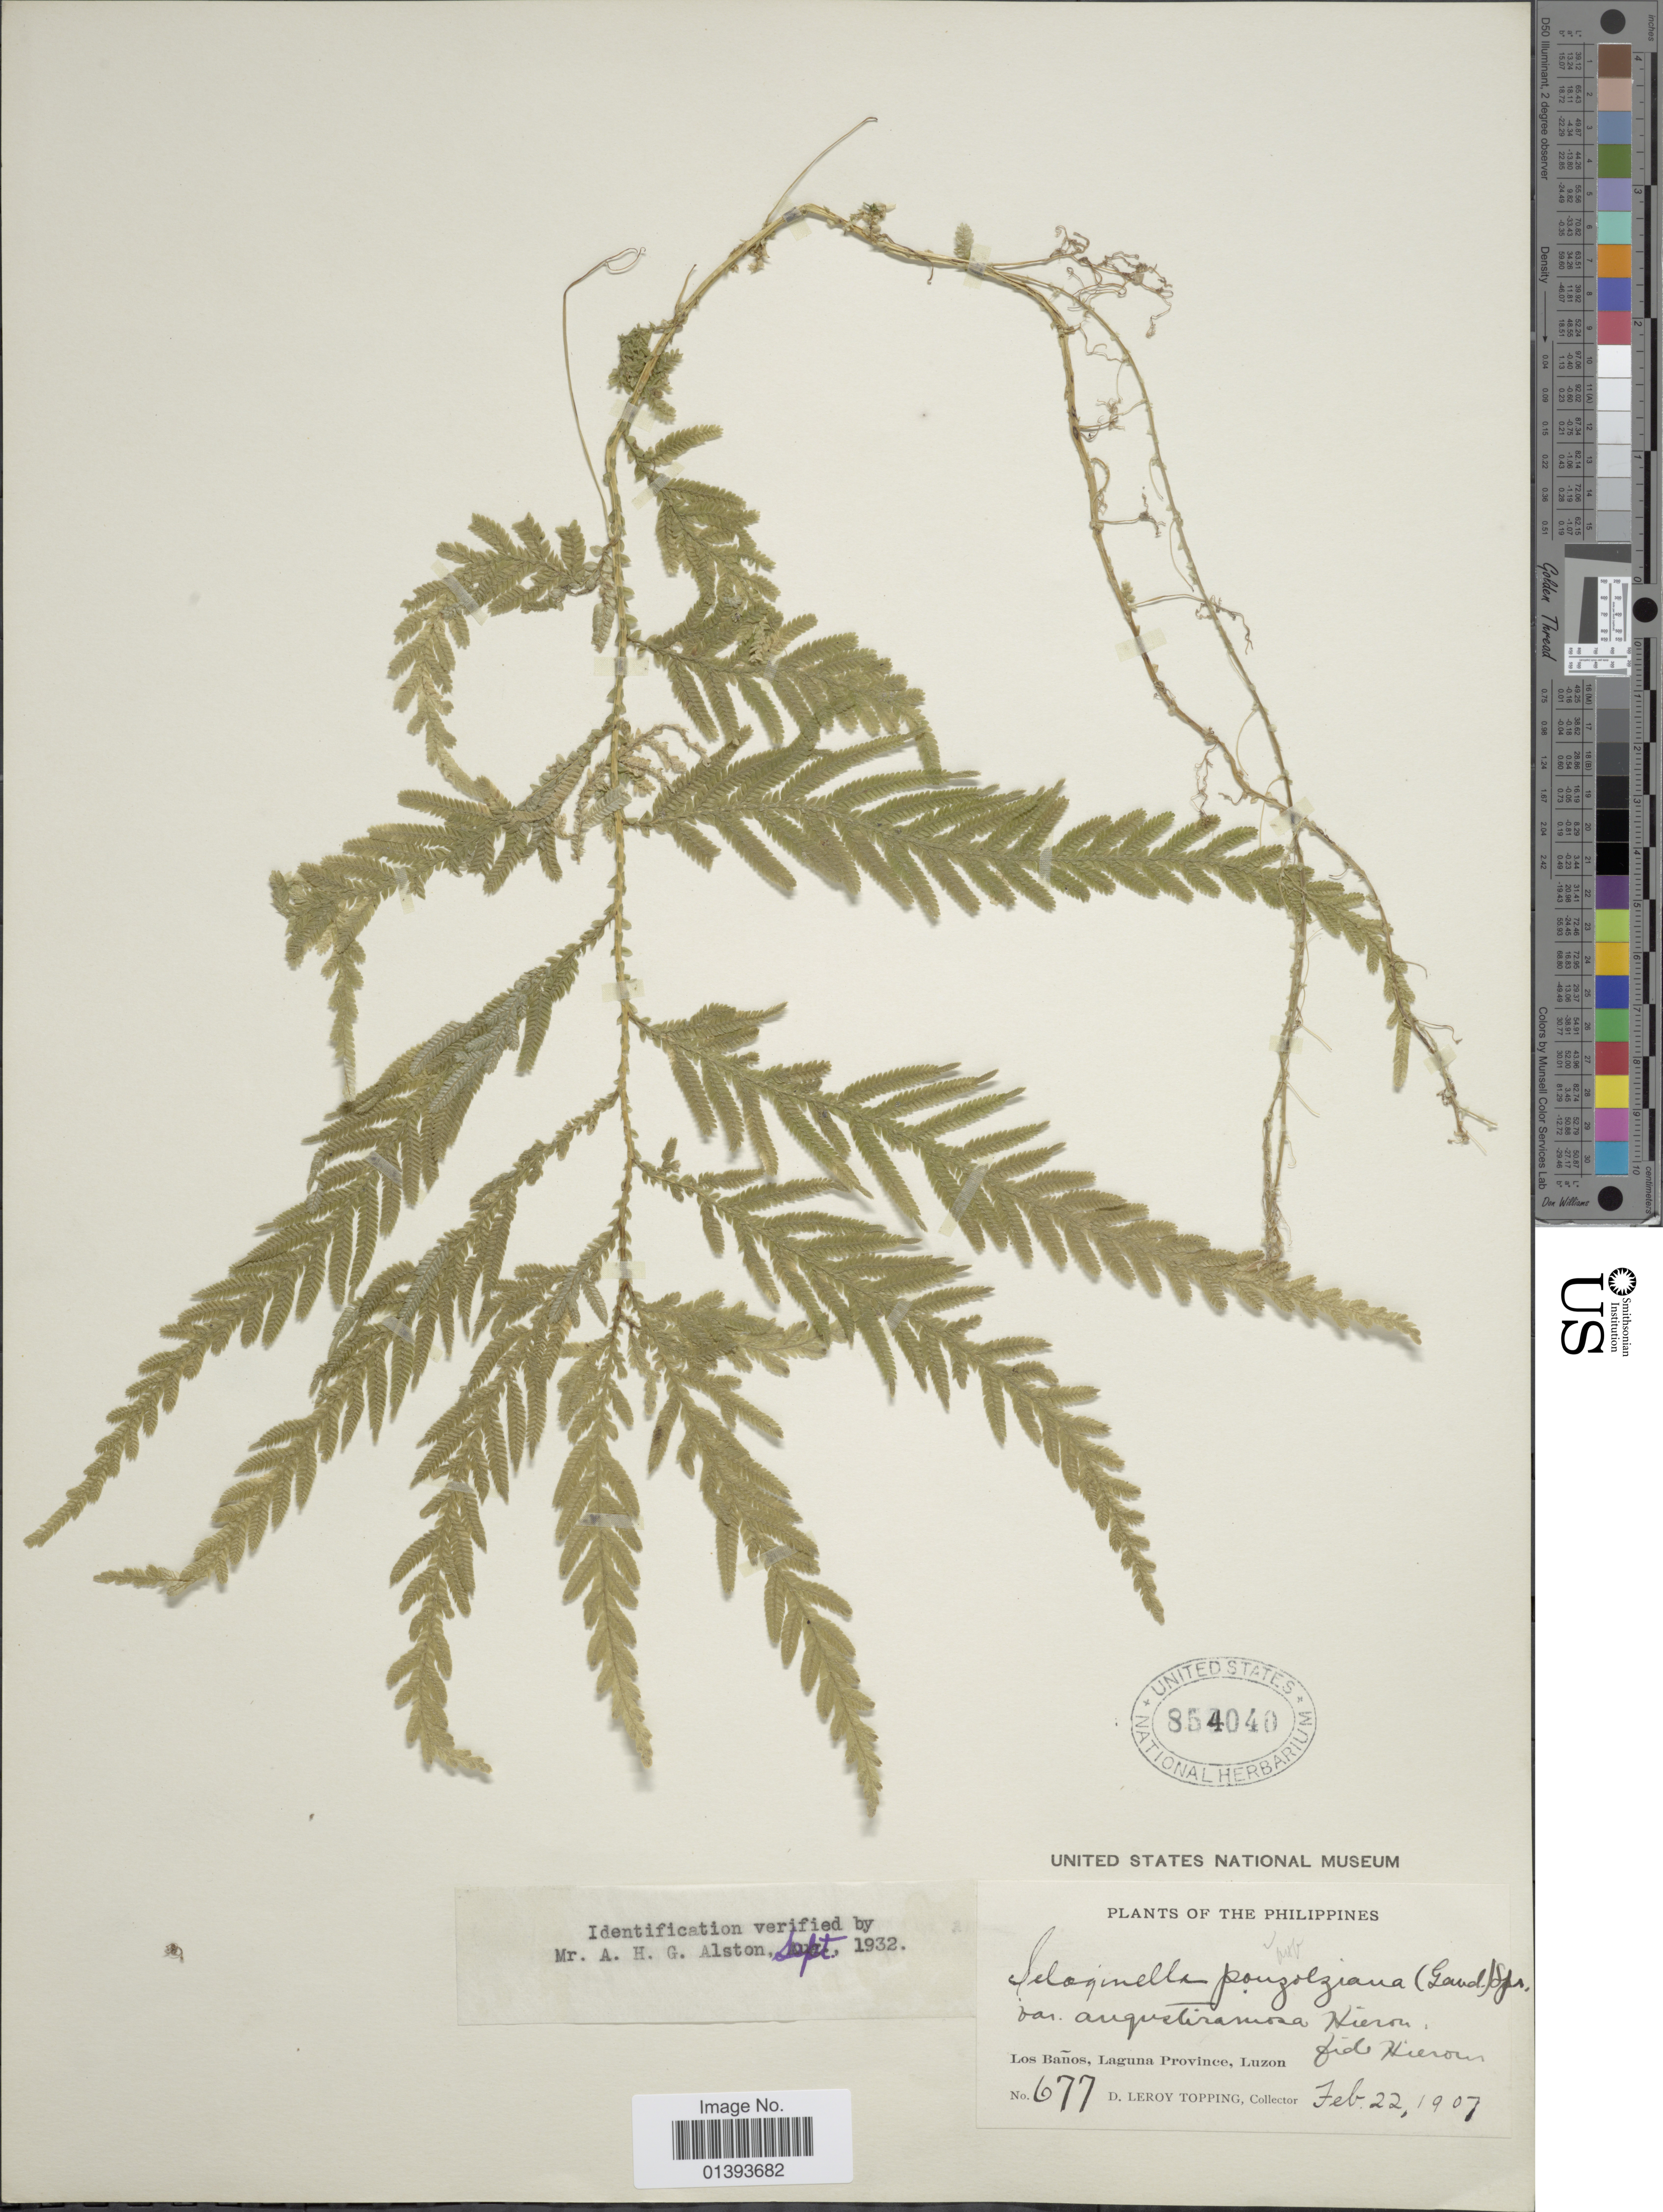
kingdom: Plantae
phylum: Tracheophyta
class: Lycopodiopsida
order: Selaginellales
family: Selaginellaceae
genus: Selaginella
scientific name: Selaginella delicatula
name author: (Desv.) Alston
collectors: D. L. Topping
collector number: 677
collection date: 1907-02-22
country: Philippines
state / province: Central Luzon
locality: Los Baños, Laguna Province, Luzon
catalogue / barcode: US 854040